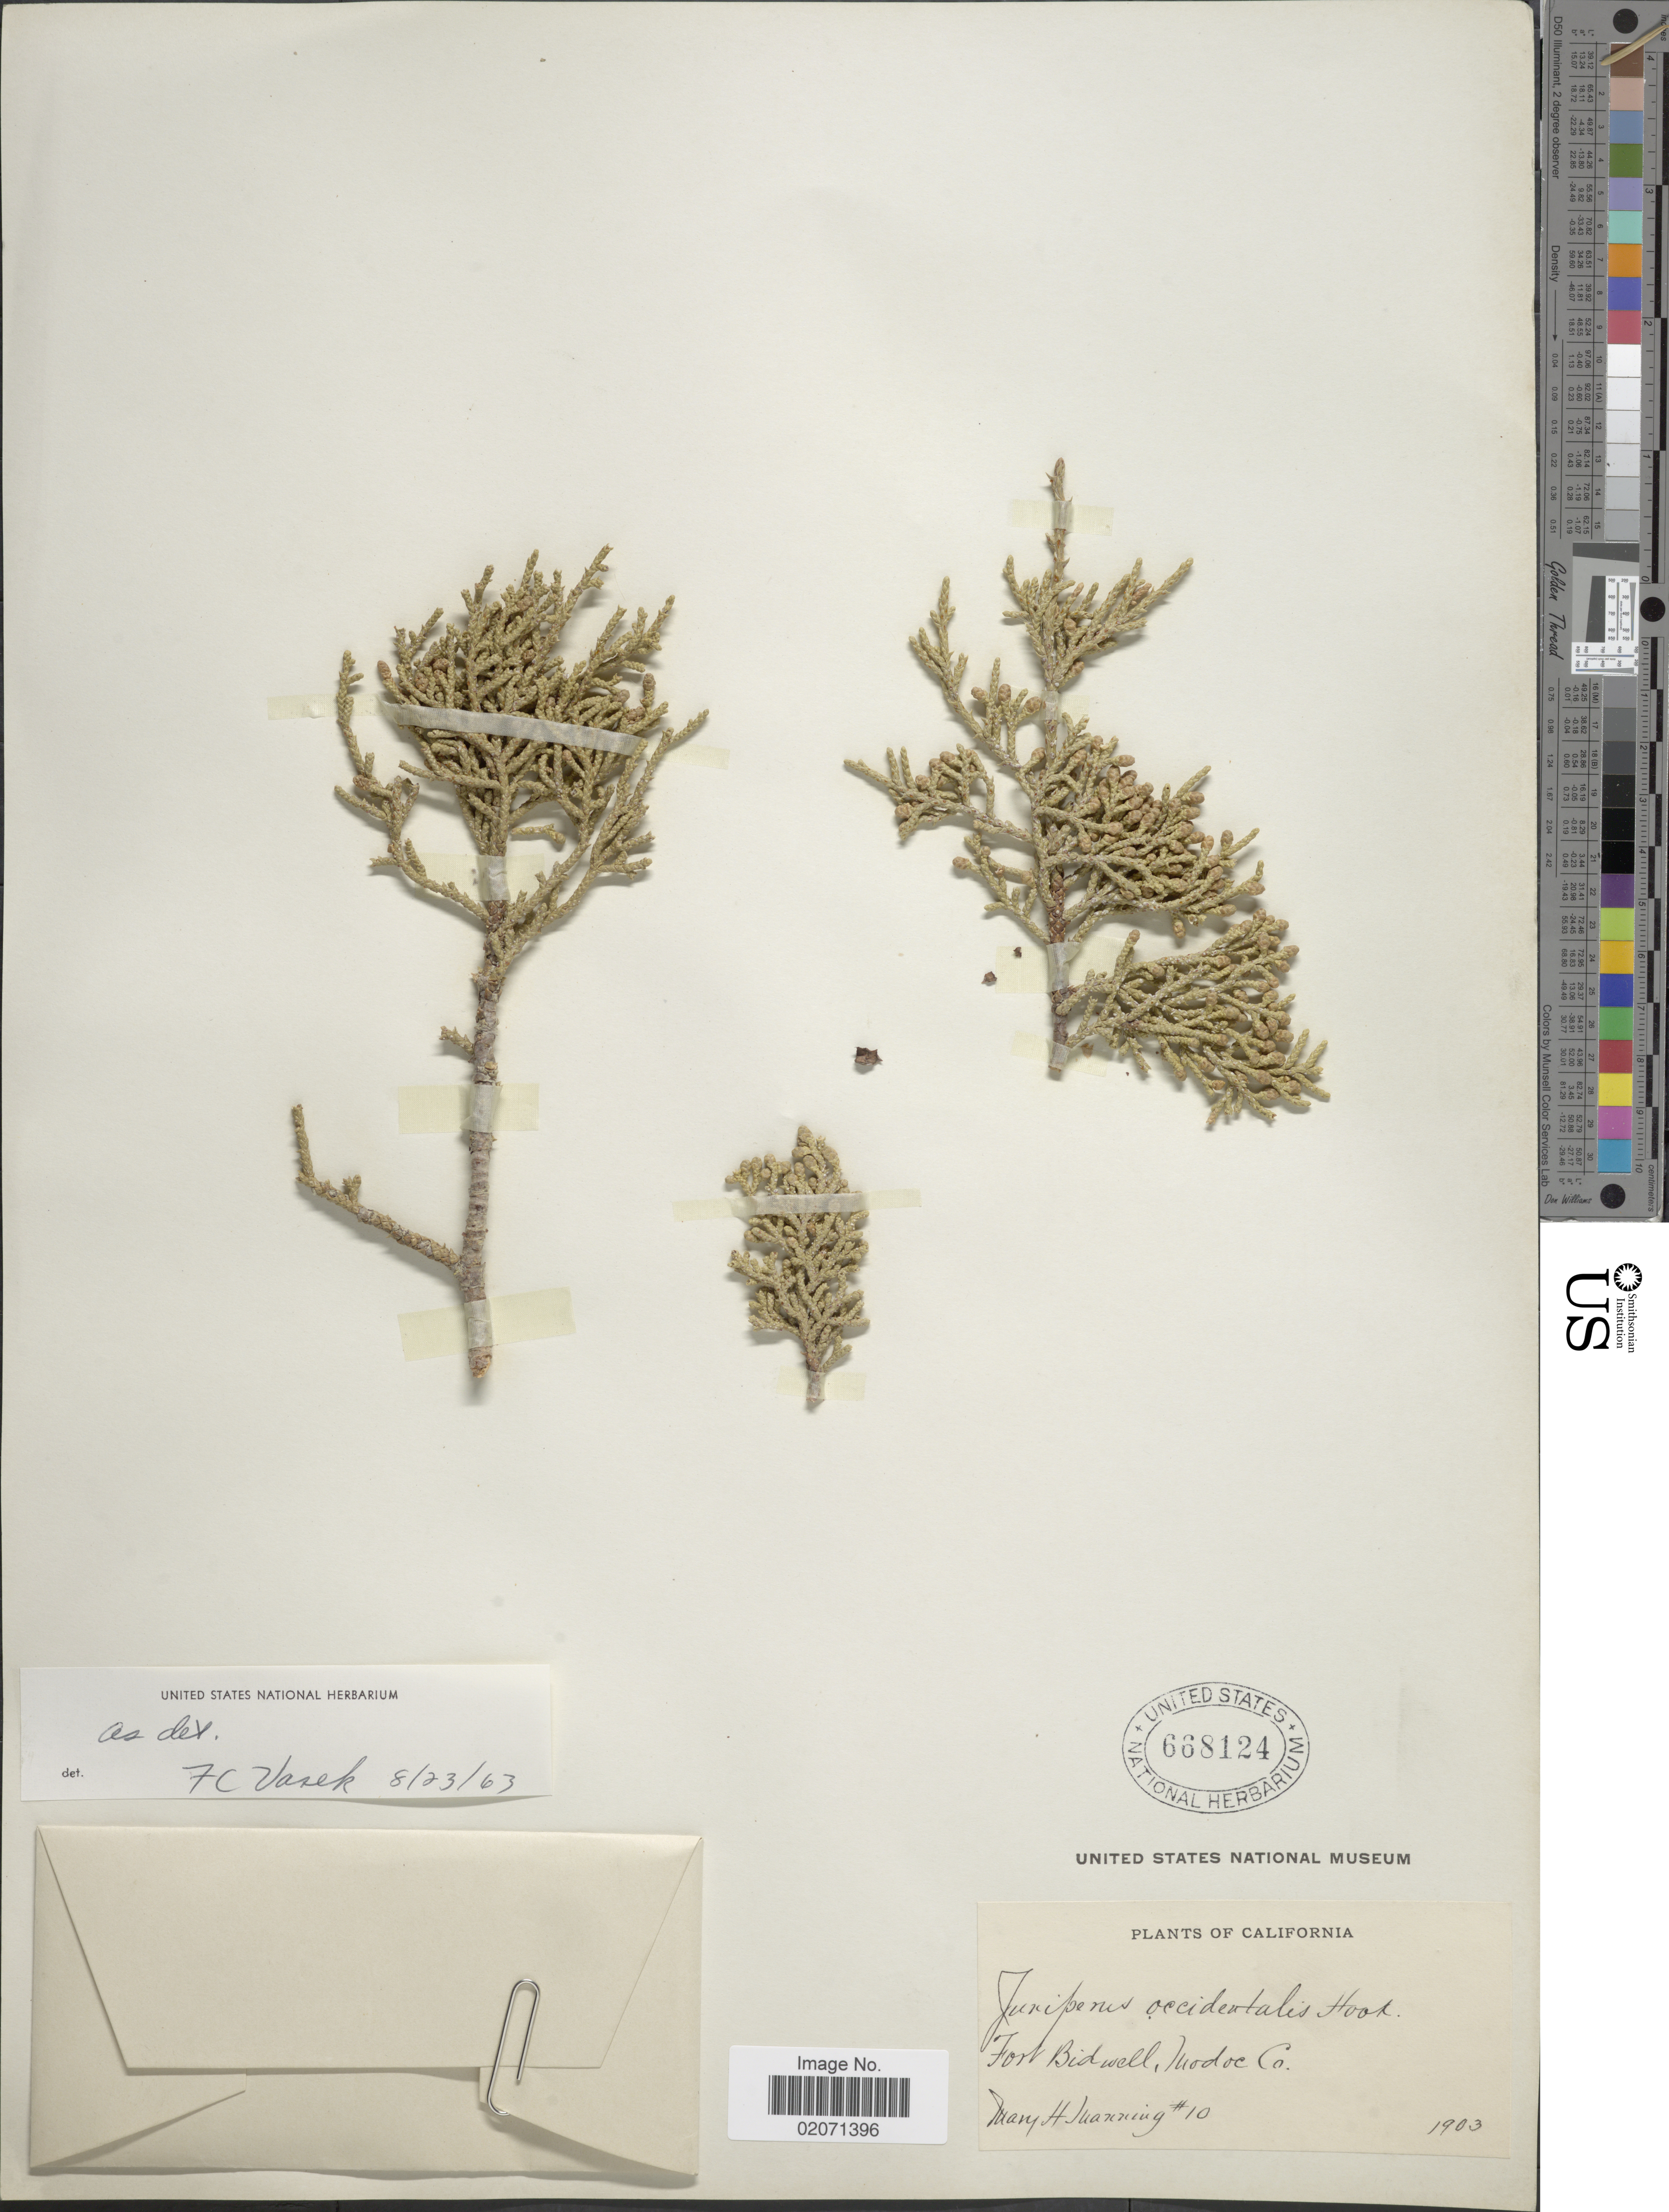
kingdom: Plantae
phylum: Tracheophyta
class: Pinopsida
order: Pinales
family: Cupressaceae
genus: Juniperus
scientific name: Juniperus occidentalis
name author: Hook.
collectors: M. Manning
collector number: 10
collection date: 1903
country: United States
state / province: California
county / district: Modoc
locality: Fort Bidwell, Modoc Co.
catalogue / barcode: US 668124